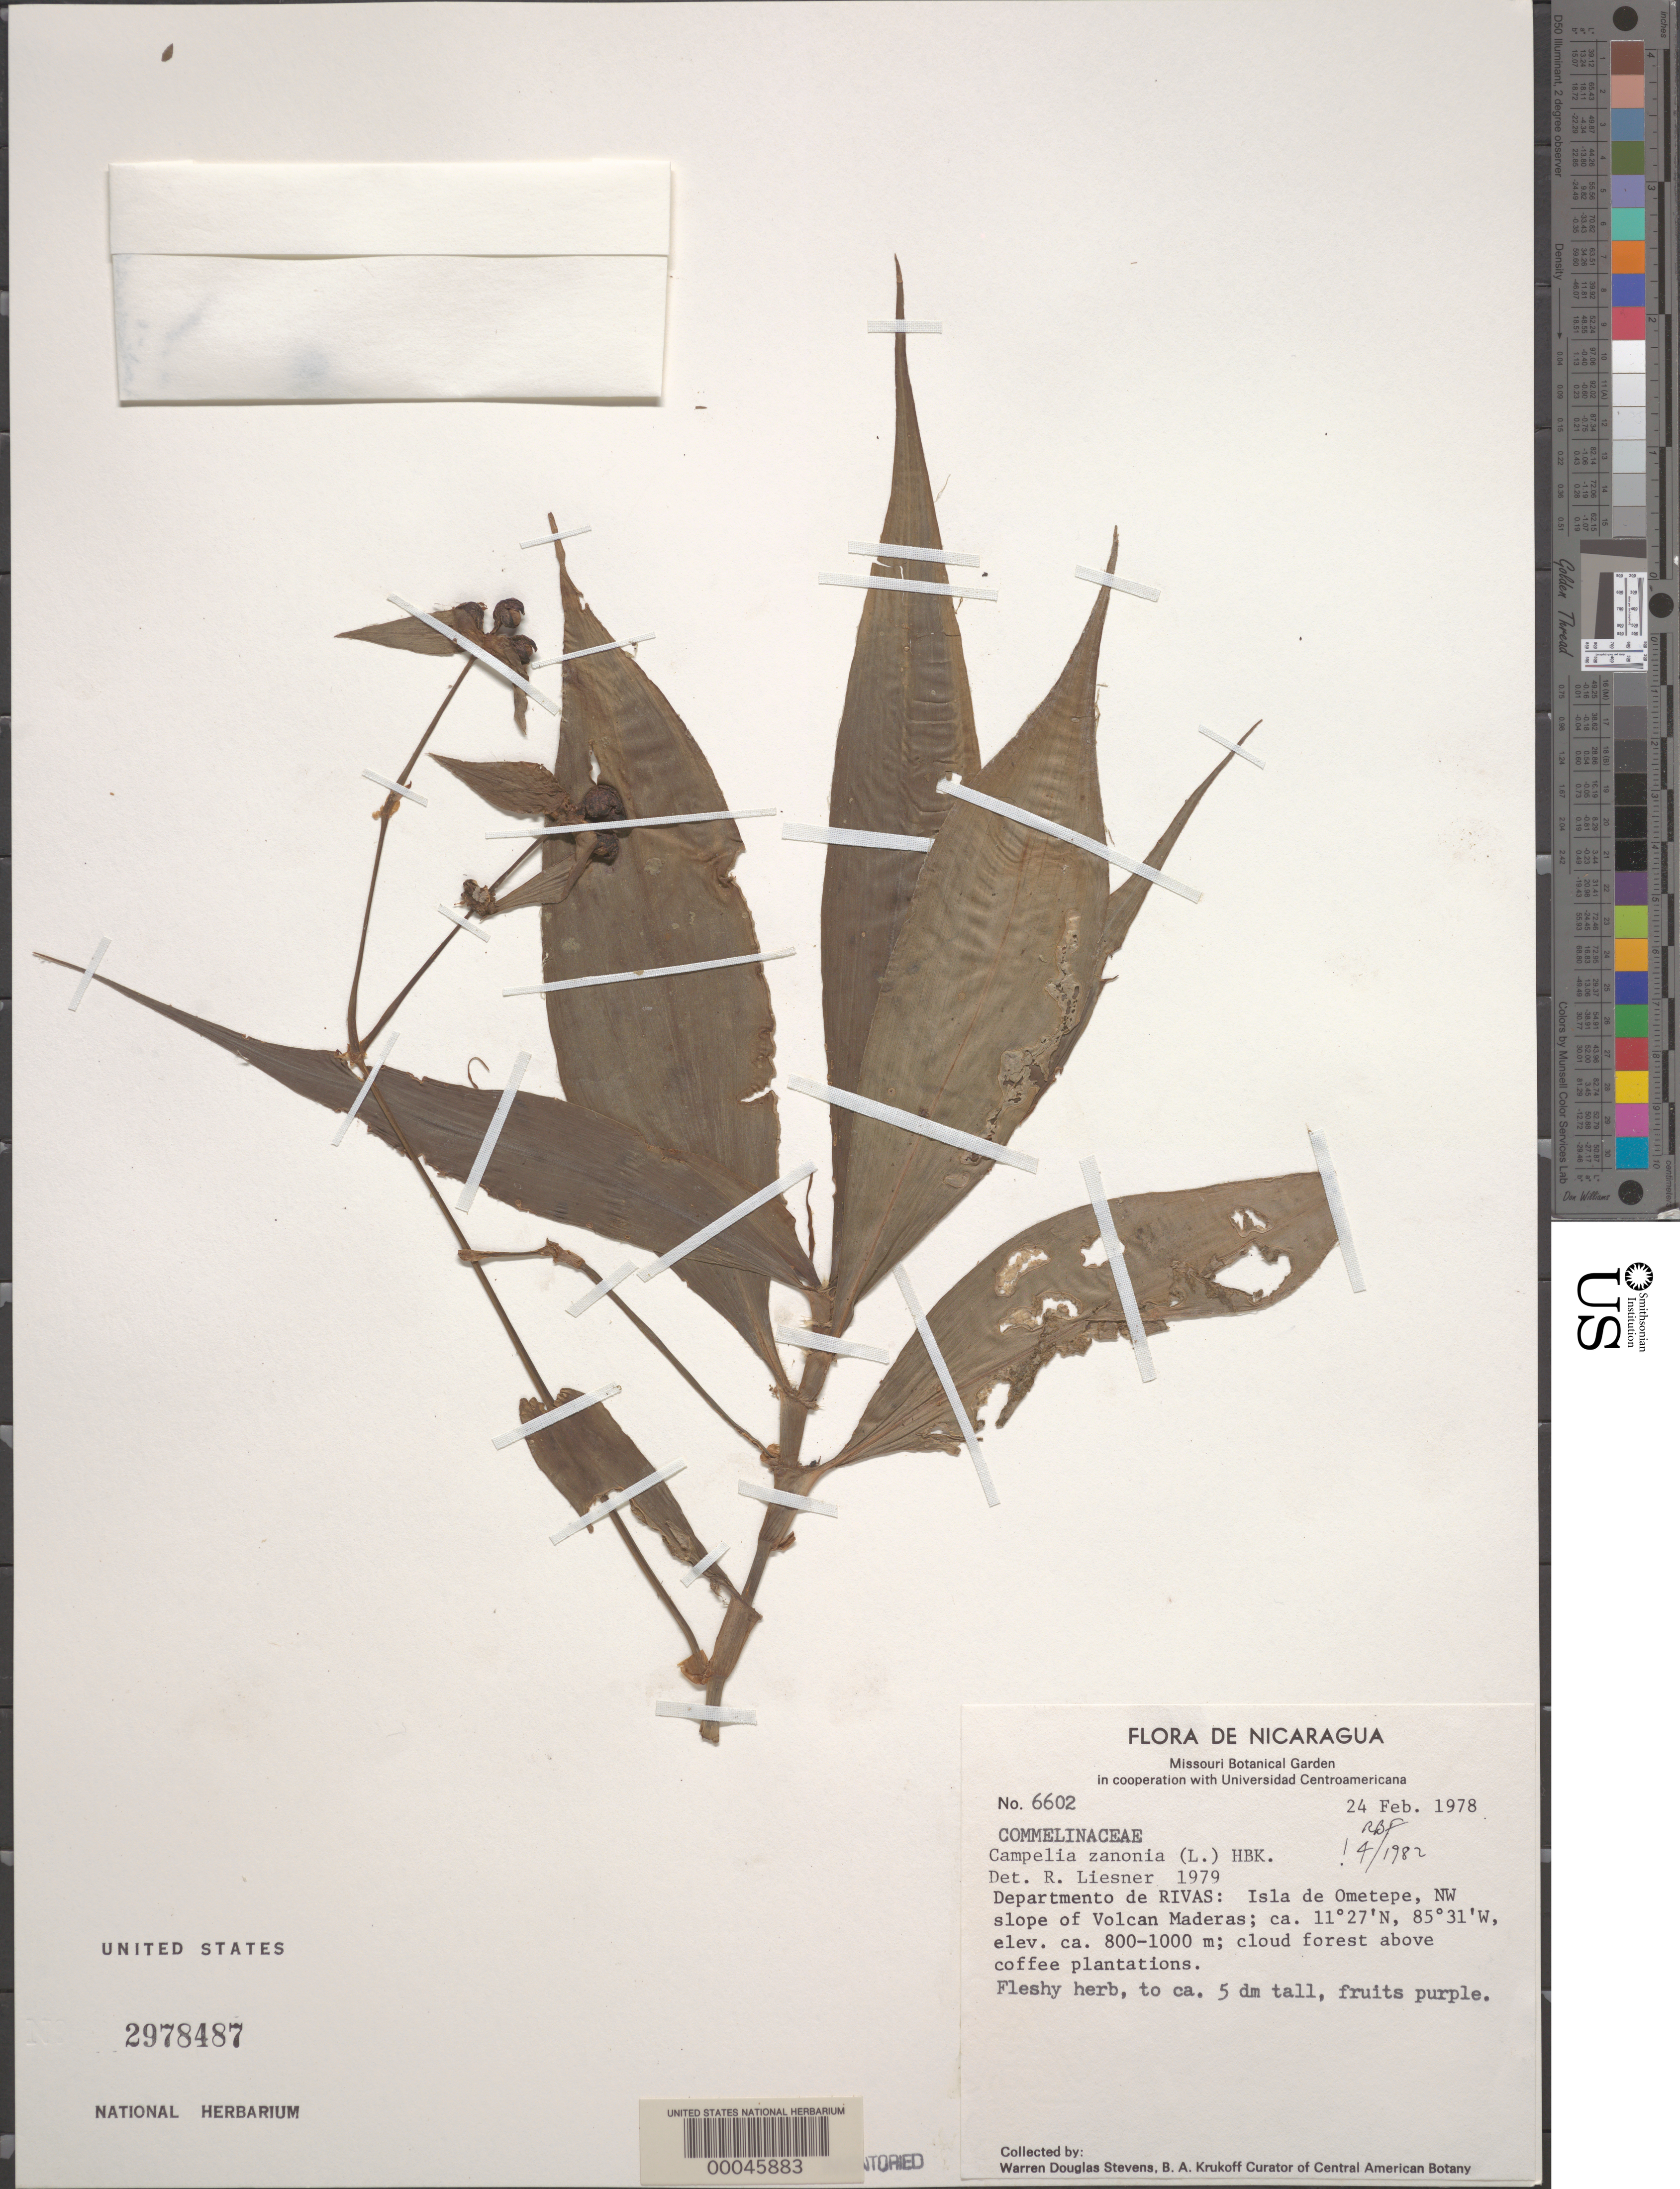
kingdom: Plantae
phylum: Tracheophyta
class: Liliopsida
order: Commelinales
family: Commelinaceae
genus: Tradescantia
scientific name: Tradescantia zanonia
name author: (L.) Sw.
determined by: Liesner, R. L.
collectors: W. D. Stevens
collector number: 6602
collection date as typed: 24 Feb 1978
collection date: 1978-02-24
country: Nicaragua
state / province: Rivas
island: Isla de Ometepe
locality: Isla de ometepe, nw volcan maderas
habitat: Cloud forest above coffee plantation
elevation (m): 800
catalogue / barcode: US 2978487